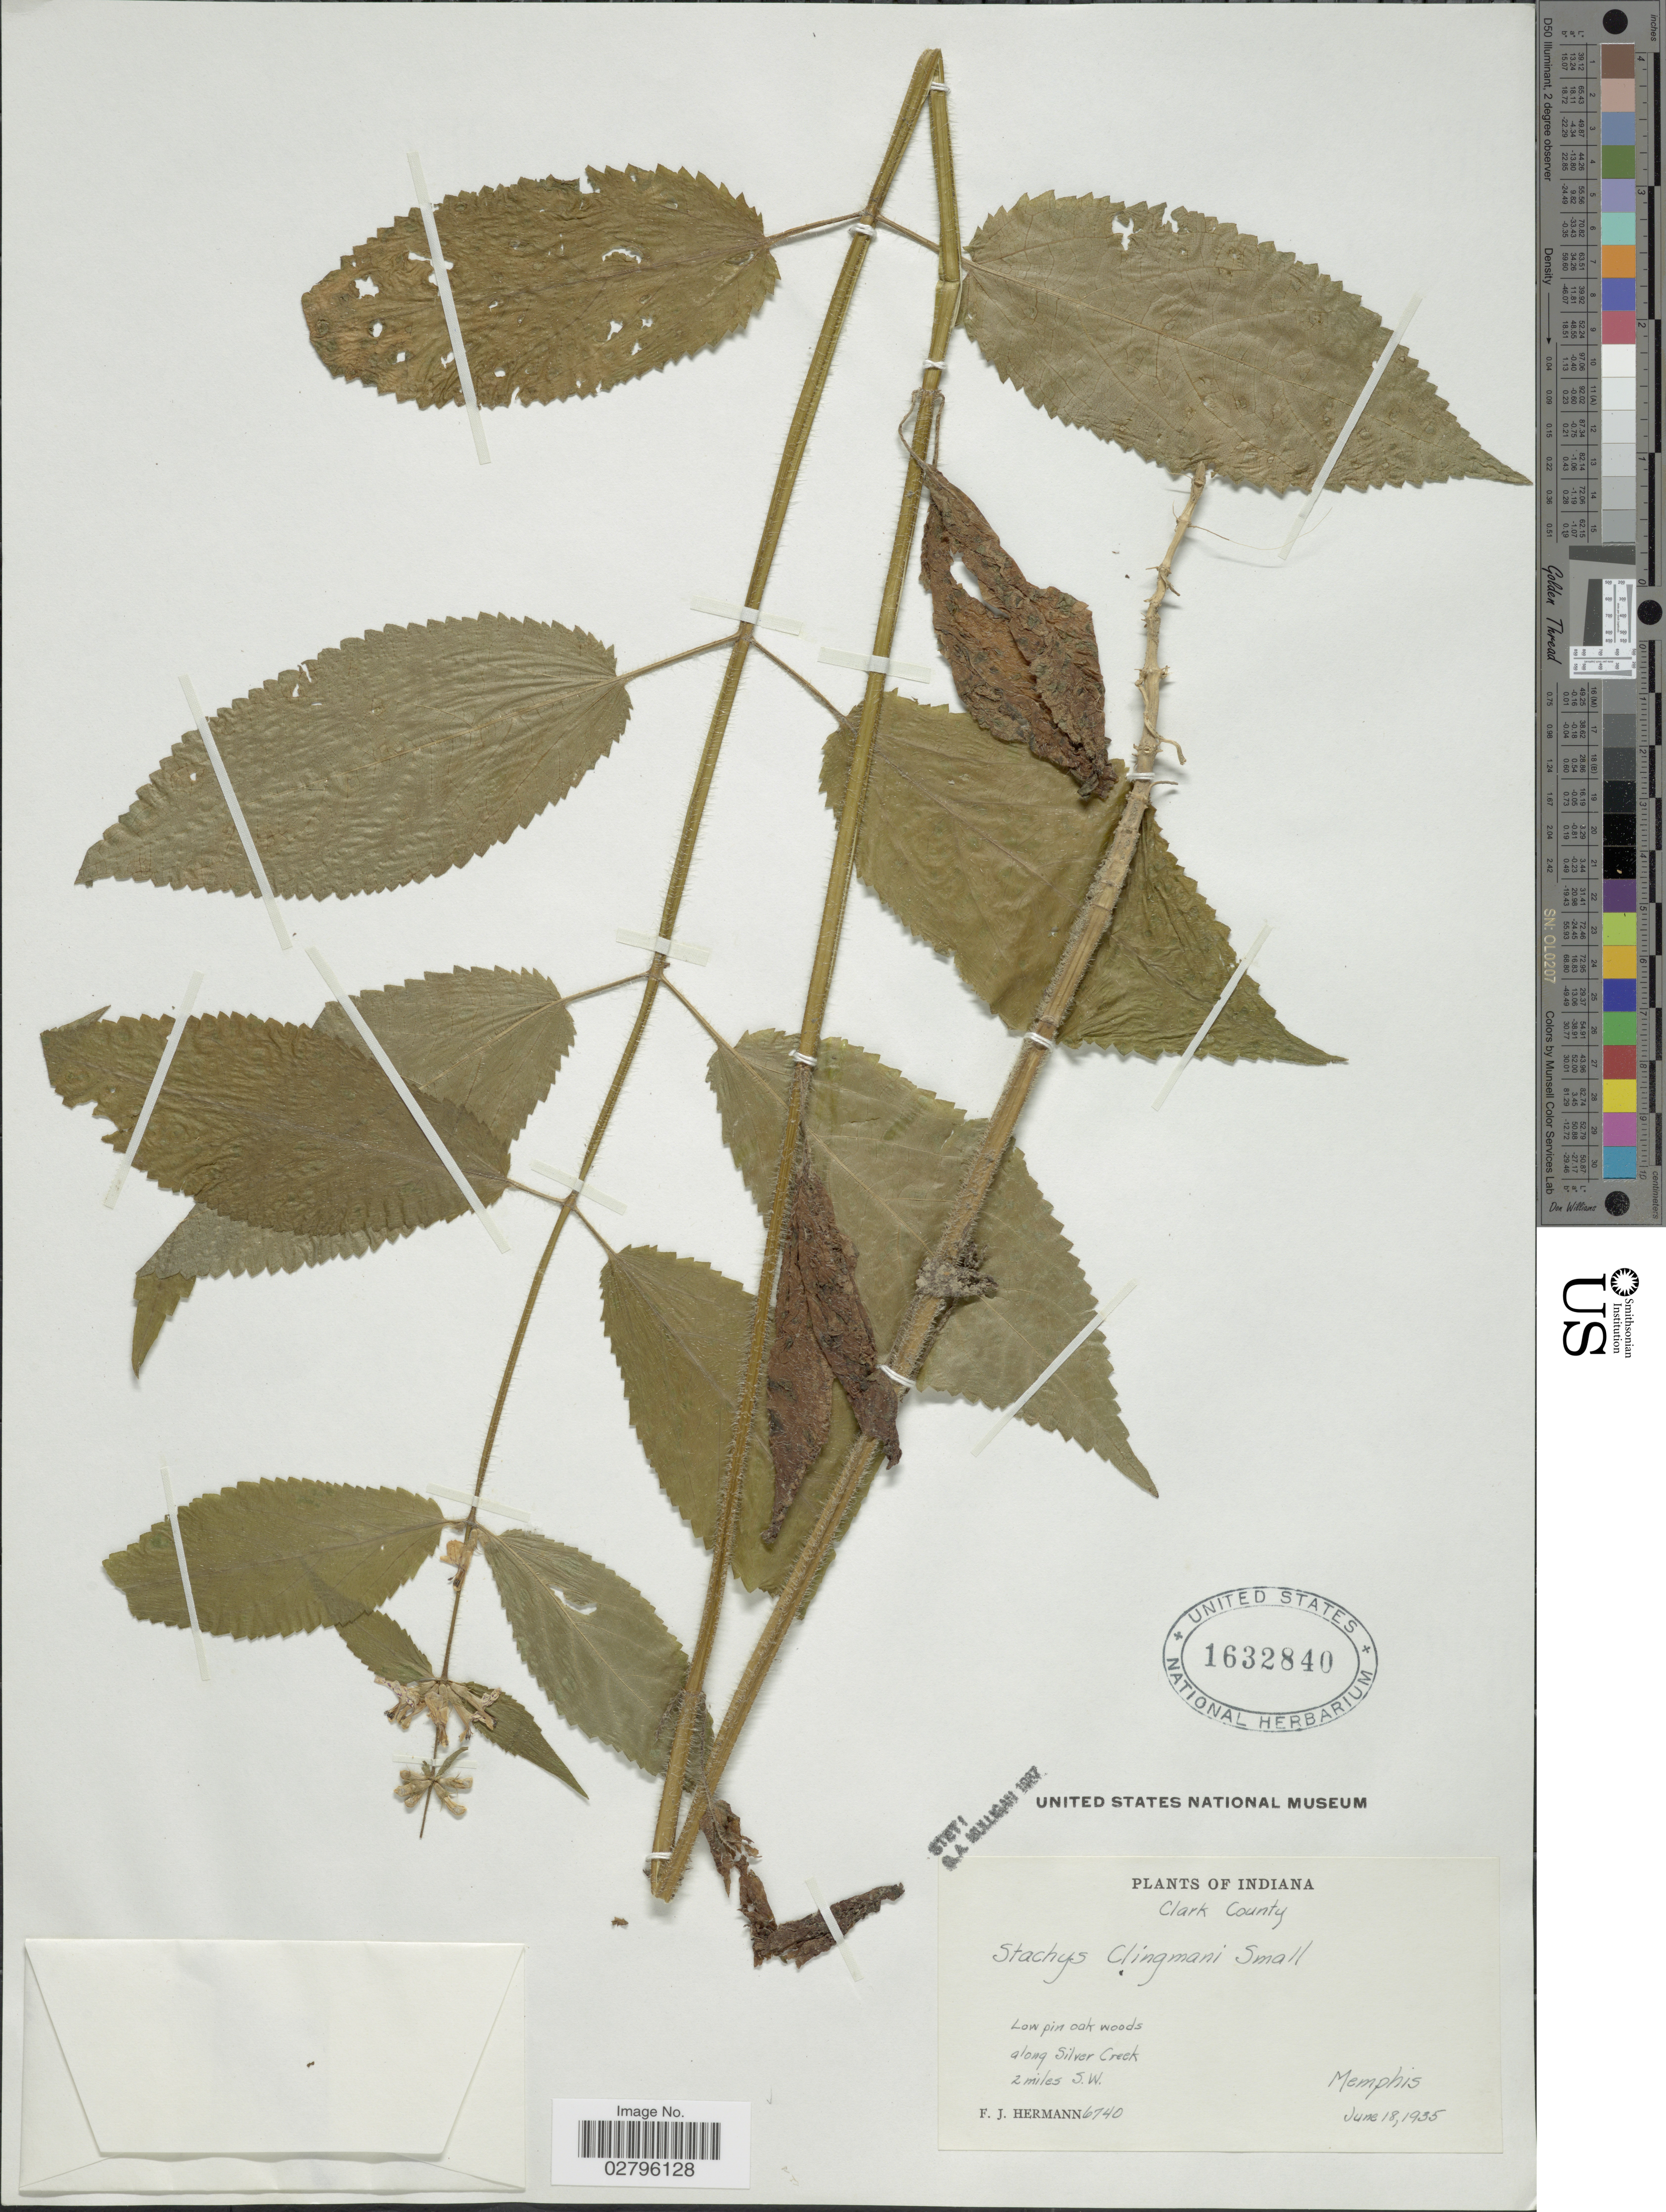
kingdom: Plantae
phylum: Tracheophyta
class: Magnoliopsida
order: Lamiales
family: Lamiaceae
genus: Stachys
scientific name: Stachys clingmanii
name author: Small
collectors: F. J. Hermann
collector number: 6740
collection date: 1935-06-18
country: United States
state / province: Indiana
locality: Clark County, along Silver Creek, 2 miles S.W., Memphis.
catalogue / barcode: US 1632840